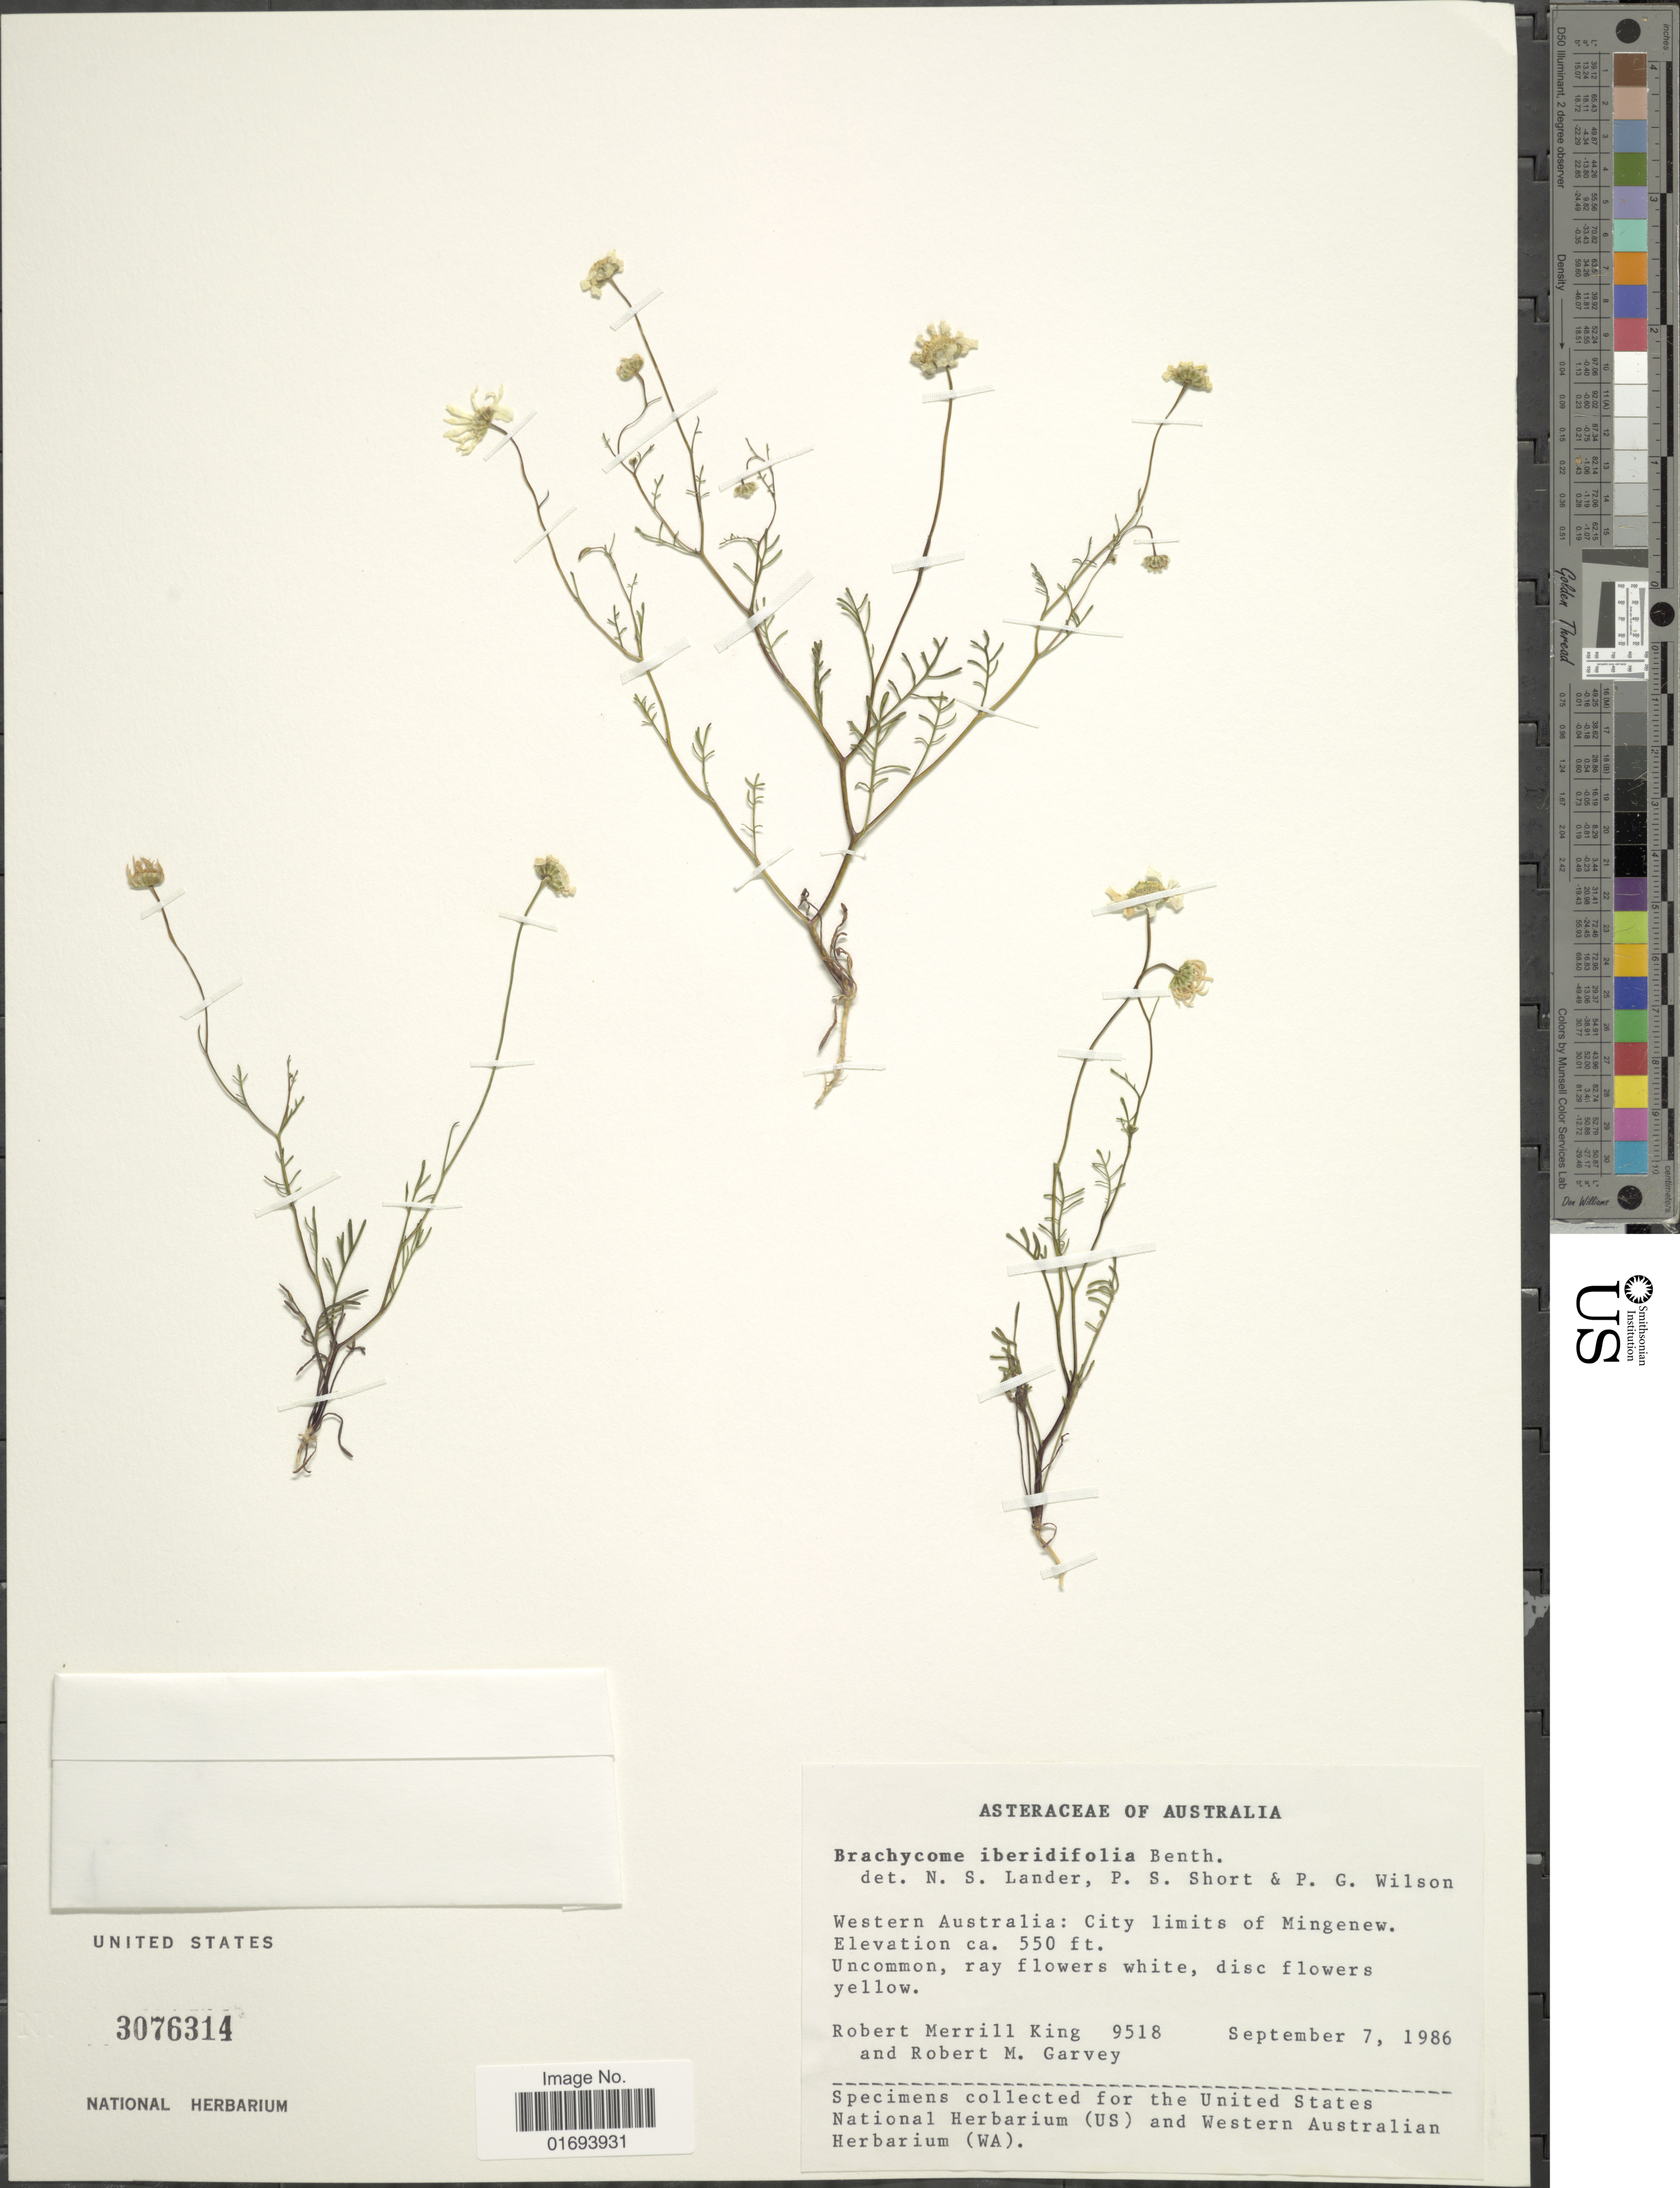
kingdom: Plantae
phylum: Tracheophyta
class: Magnoliopsida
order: Asterales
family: Asteraceae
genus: Brachyscome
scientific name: Brachyscome iberidifolia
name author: Benth.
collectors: R. M. King & R. Garvey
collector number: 9518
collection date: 1986-09-07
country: Australia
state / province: Western Australia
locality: Western Australia: City limits of Mingenew.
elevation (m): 168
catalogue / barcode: US 3076314